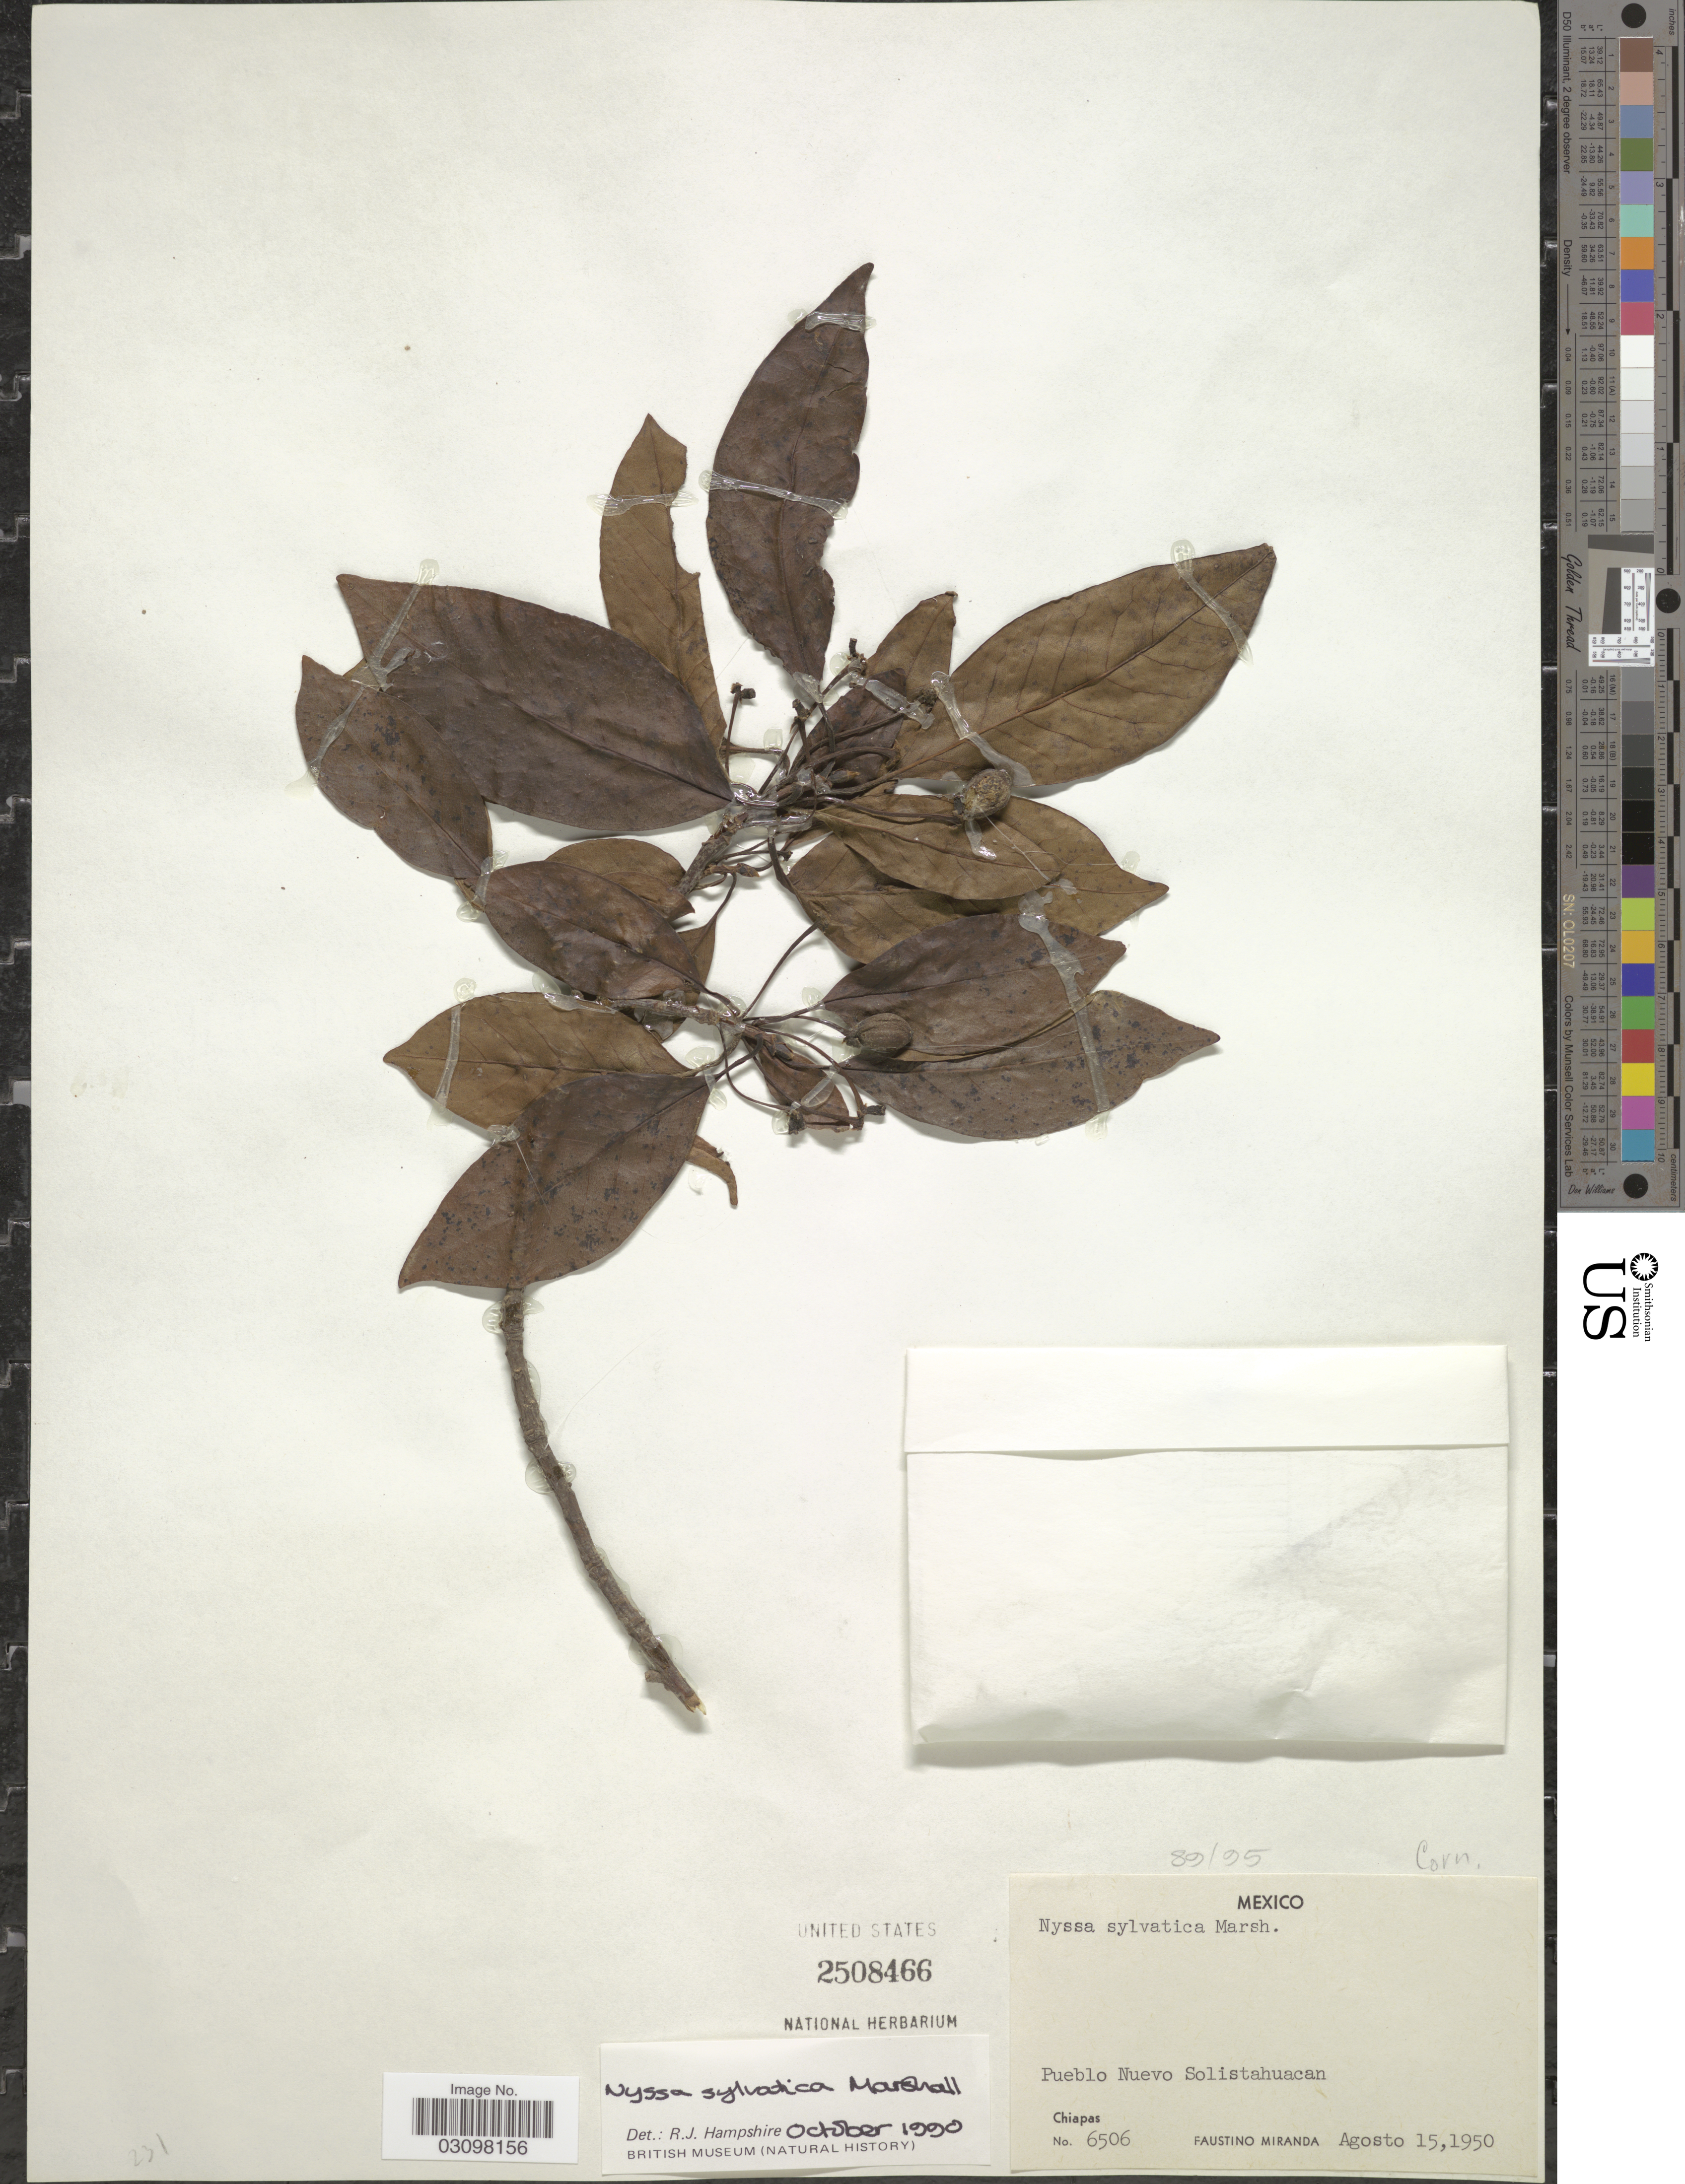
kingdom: Plantae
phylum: Tracheophyta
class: Magnoliopsida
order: Cornales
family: Nyssaceae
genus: Nyssa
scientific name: Nyssa sylvatica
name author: Marshall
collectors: F. Miranda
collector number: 6506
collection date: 1950-08-15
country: Mexico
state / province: Chiapas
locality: Pueblo Nuevo Solistahuacan.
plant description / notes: Fruit temporarily sampled for micro-CT scanning.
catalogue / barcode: US 2508466